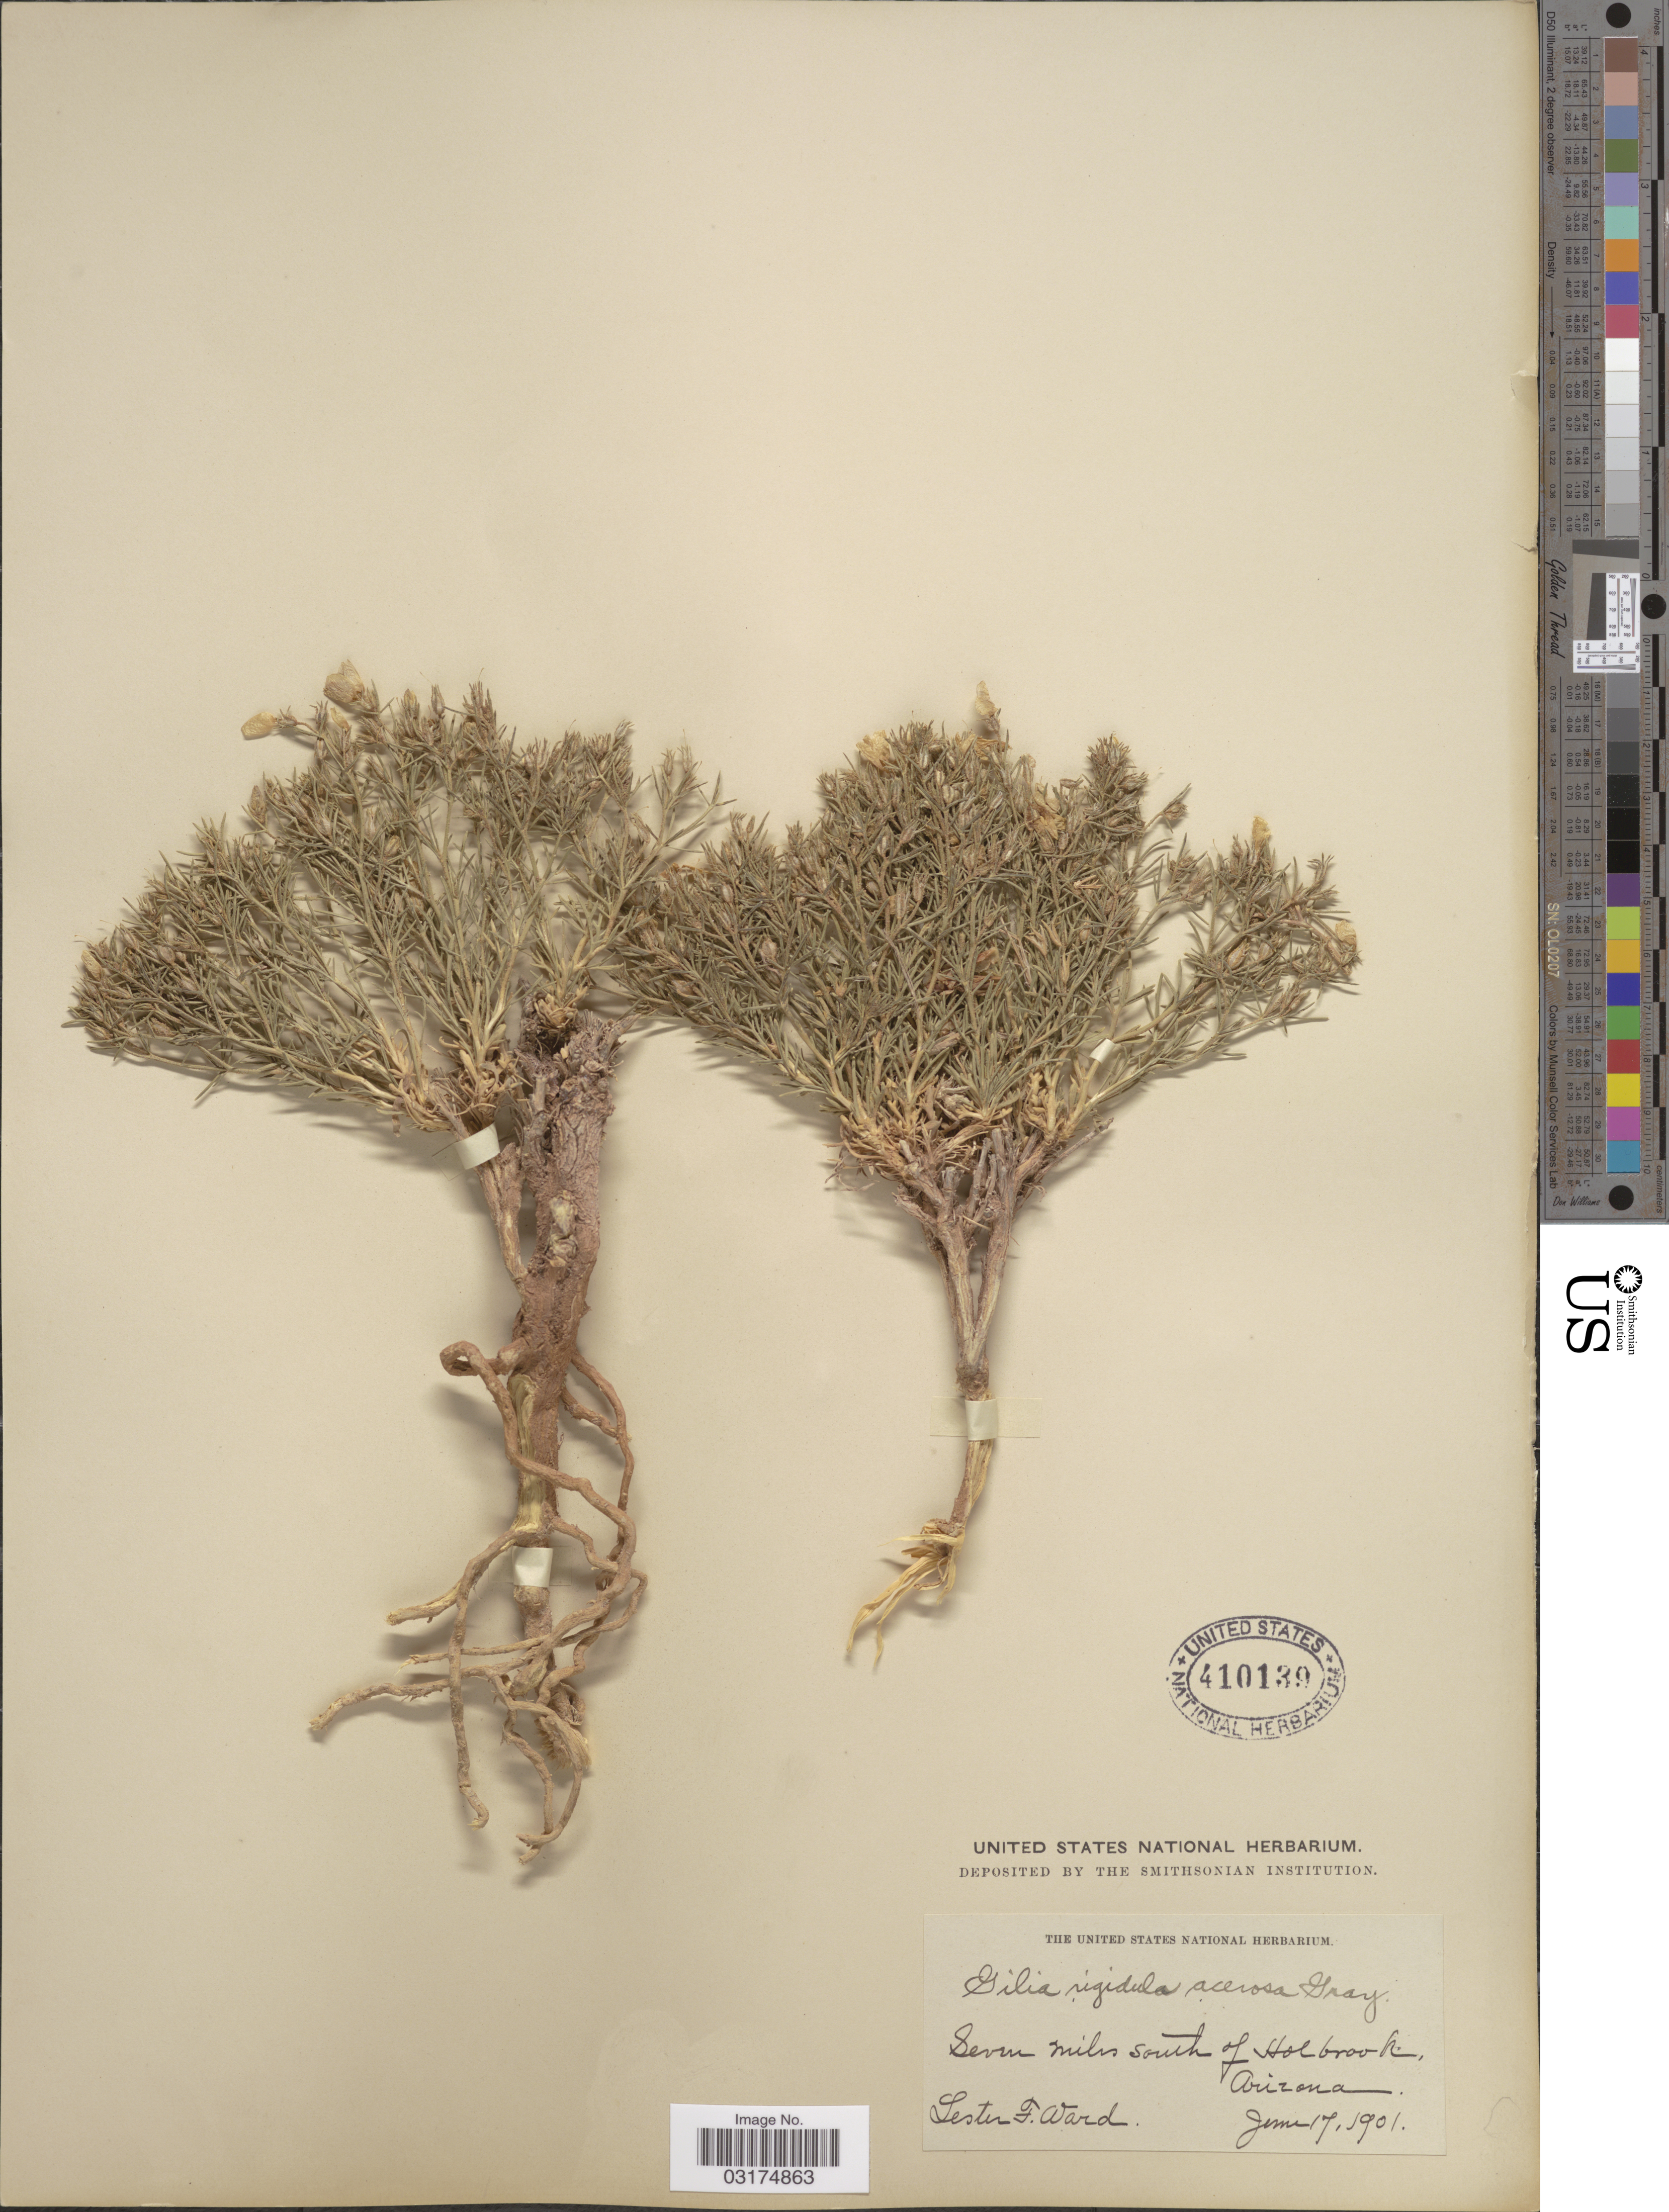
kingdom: Plantae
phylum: Tracheophyta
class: Magnoliopsida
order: Ericales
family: Polemoniaceae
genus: Giliastrum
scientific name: Giliastrum acerosum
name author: (A. Gray) Rydb.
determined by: Strong, Mark T., (BOT), Smithsonian Institution - National Museum of Natural History (UNITED STATES)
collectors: L. F. Ward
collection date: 1901-06-17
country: United States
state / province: Arizona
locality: Seven Miles south of Holbrook.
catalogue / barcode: US 410139